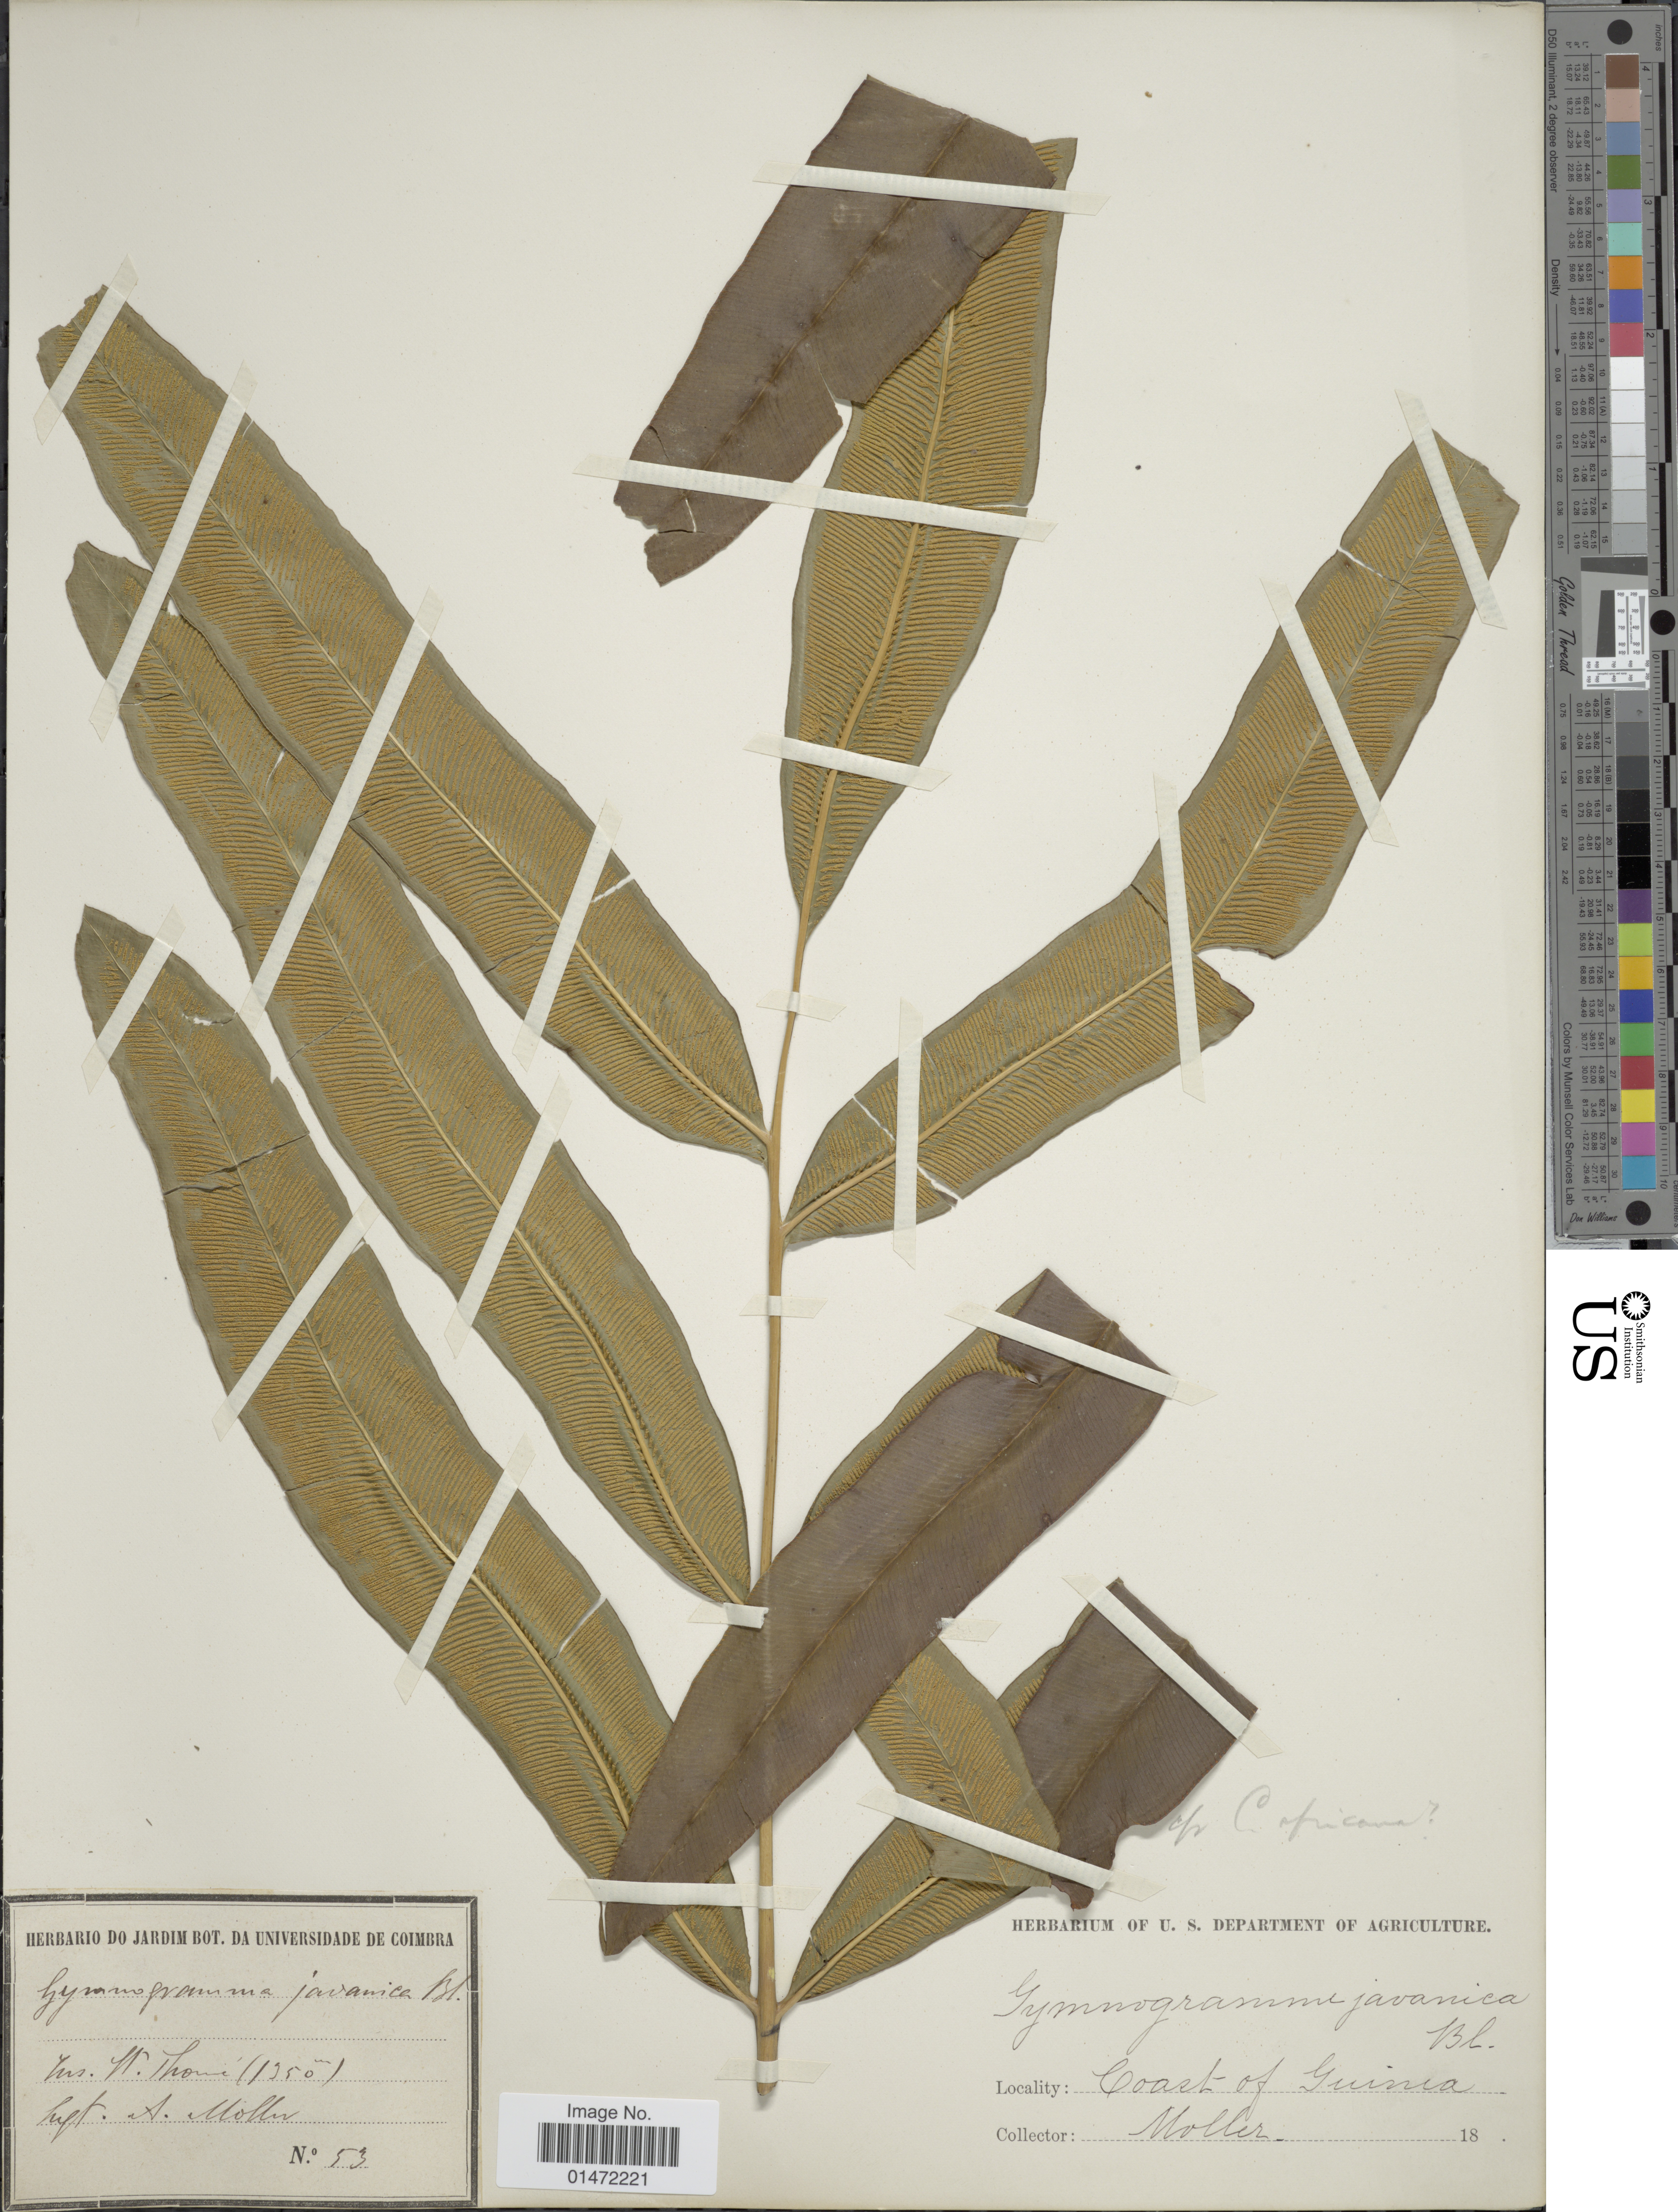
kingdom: Plantae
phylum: Tracheophyta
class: Polypodiopsida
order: Polypodiales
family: Pteridaceae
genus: Coniogramme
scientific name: Coniogramme fraxinea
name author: (D. Don) Diels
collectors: A. Moller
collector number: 53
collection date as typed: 18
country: São Tomé and Principe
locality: Coast of Guinea. Jus. W. Thome [interpreted]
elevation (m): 1350